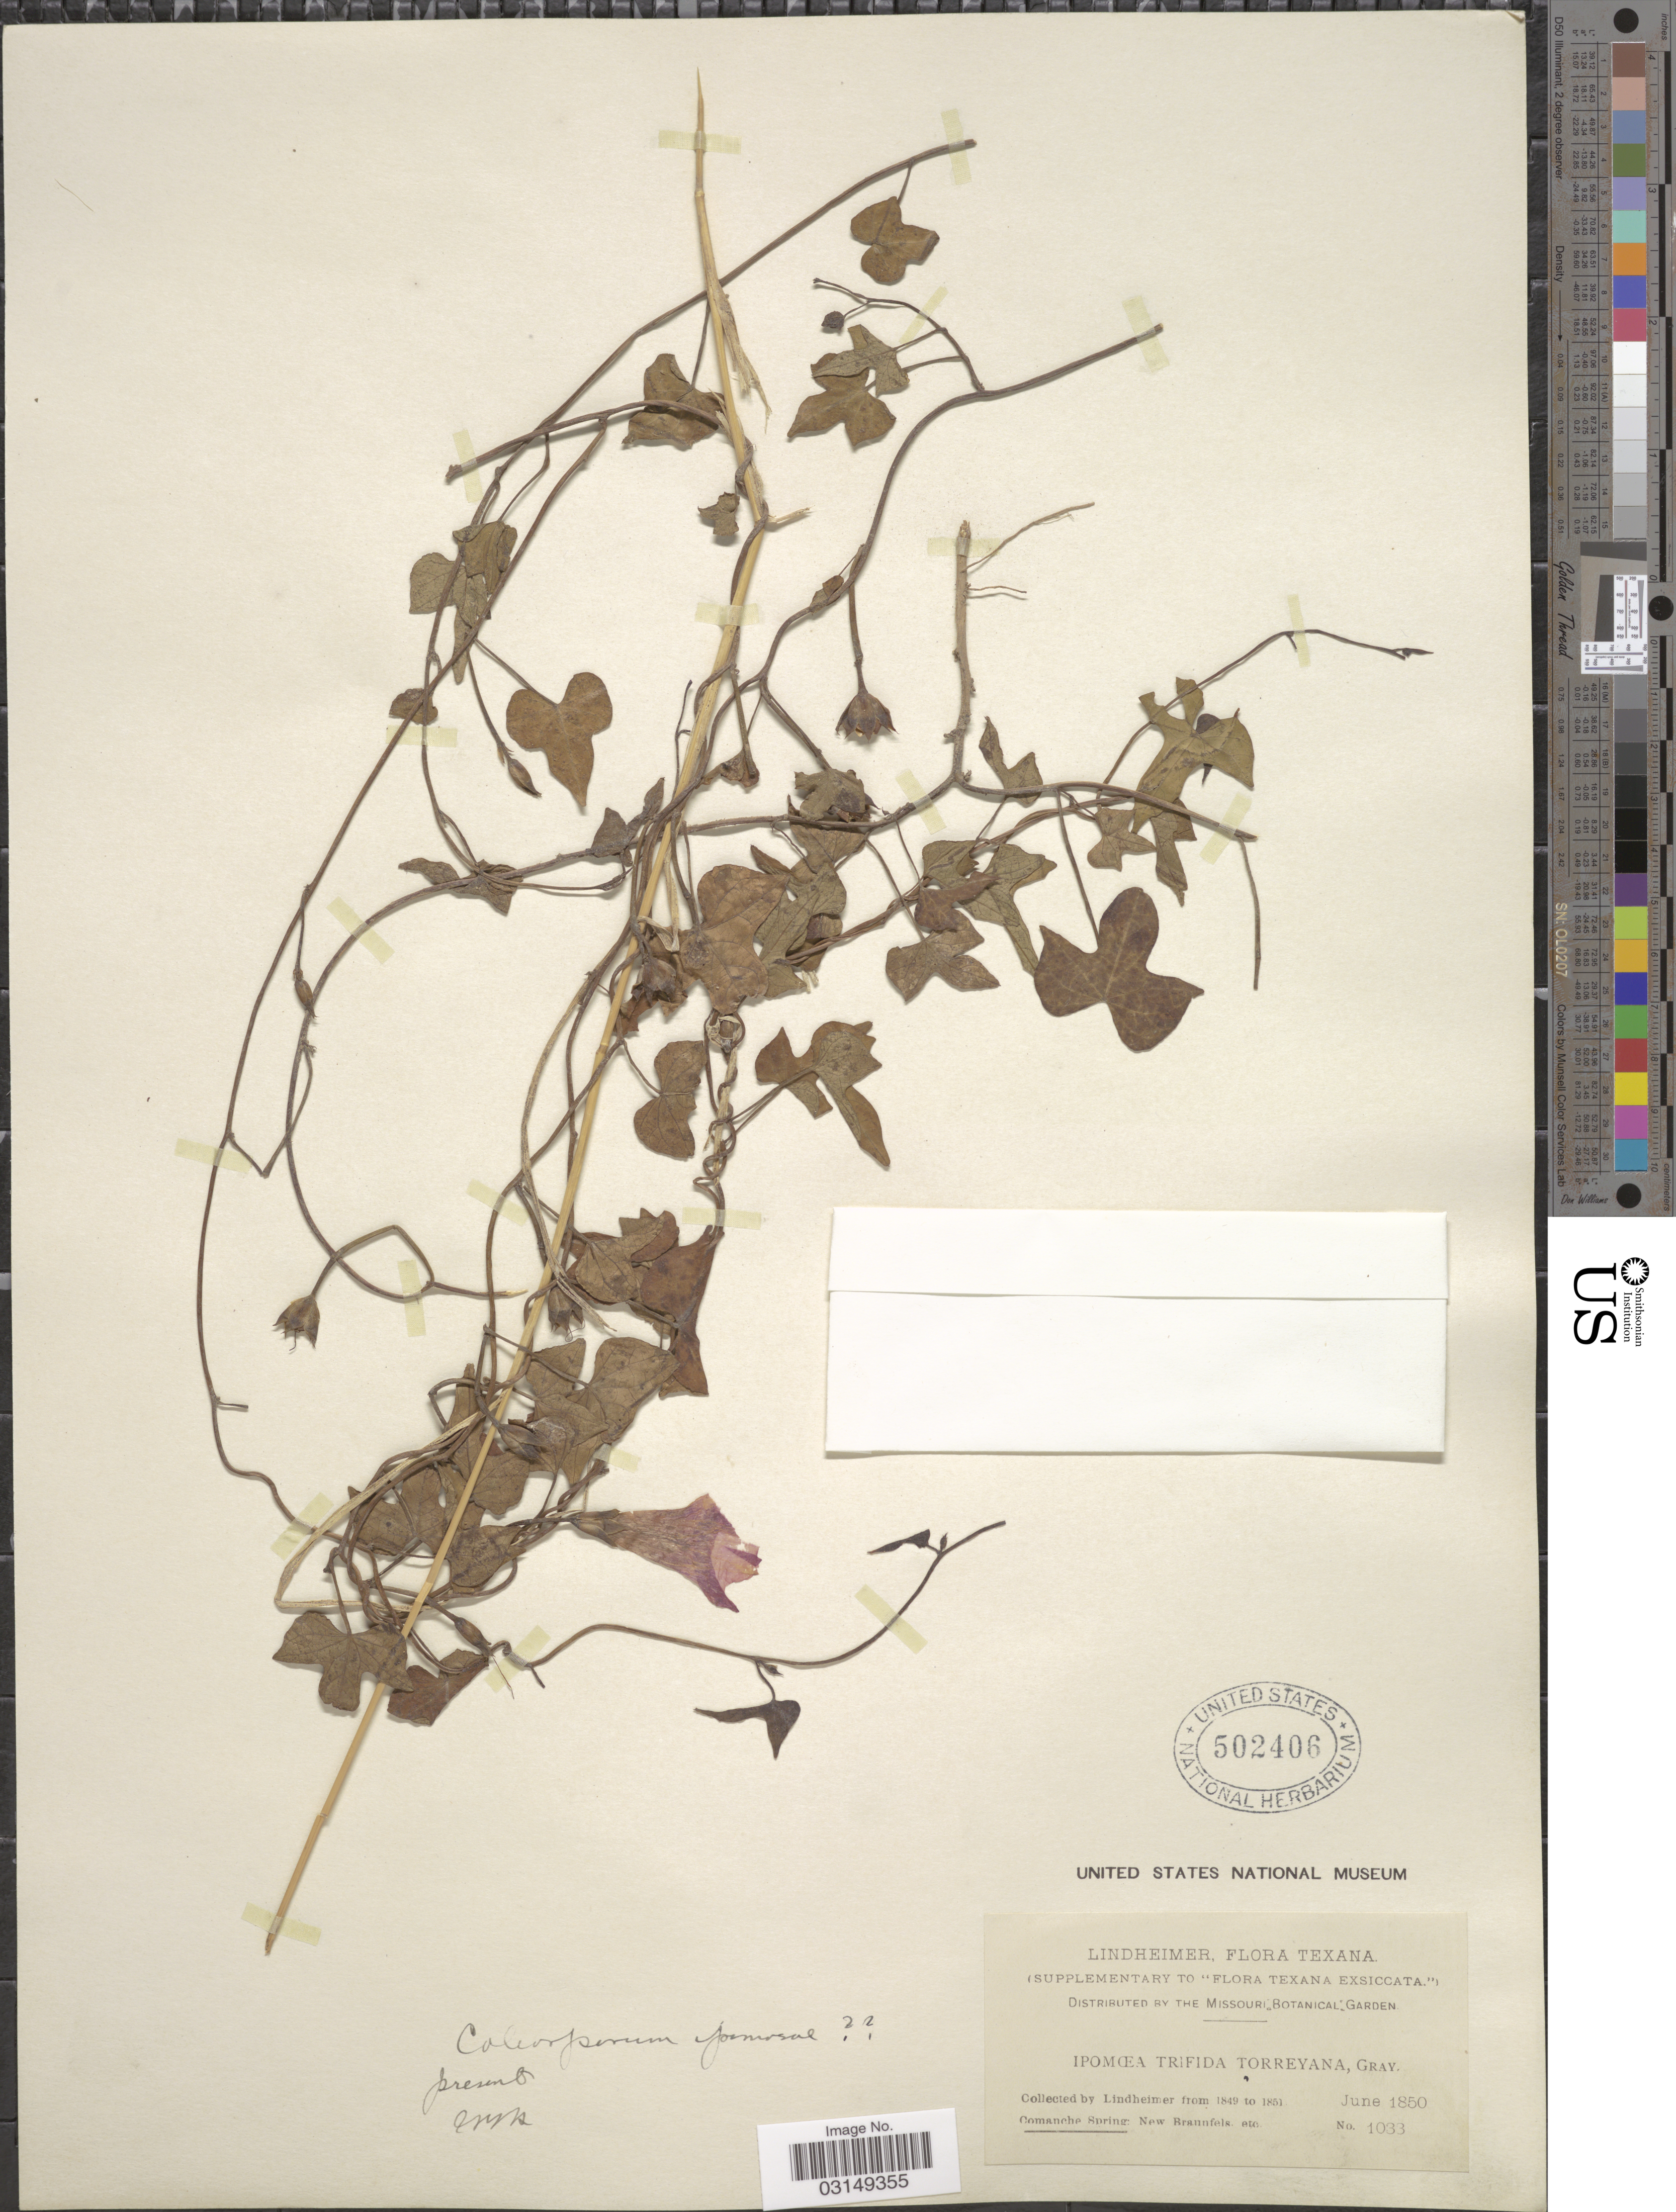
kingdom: Plantae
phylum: Tracheophyta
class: Magnoliopsida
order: Solanales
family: Convolvulaceae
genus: Ipomoea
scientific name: Ipomoea trichocarpa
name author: Elliott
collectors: -. Lindheimer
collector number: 1033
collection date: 1850-06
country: United States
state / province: Texas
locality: Comache Spring, New Braunfels, etc.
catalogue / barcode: US 502406